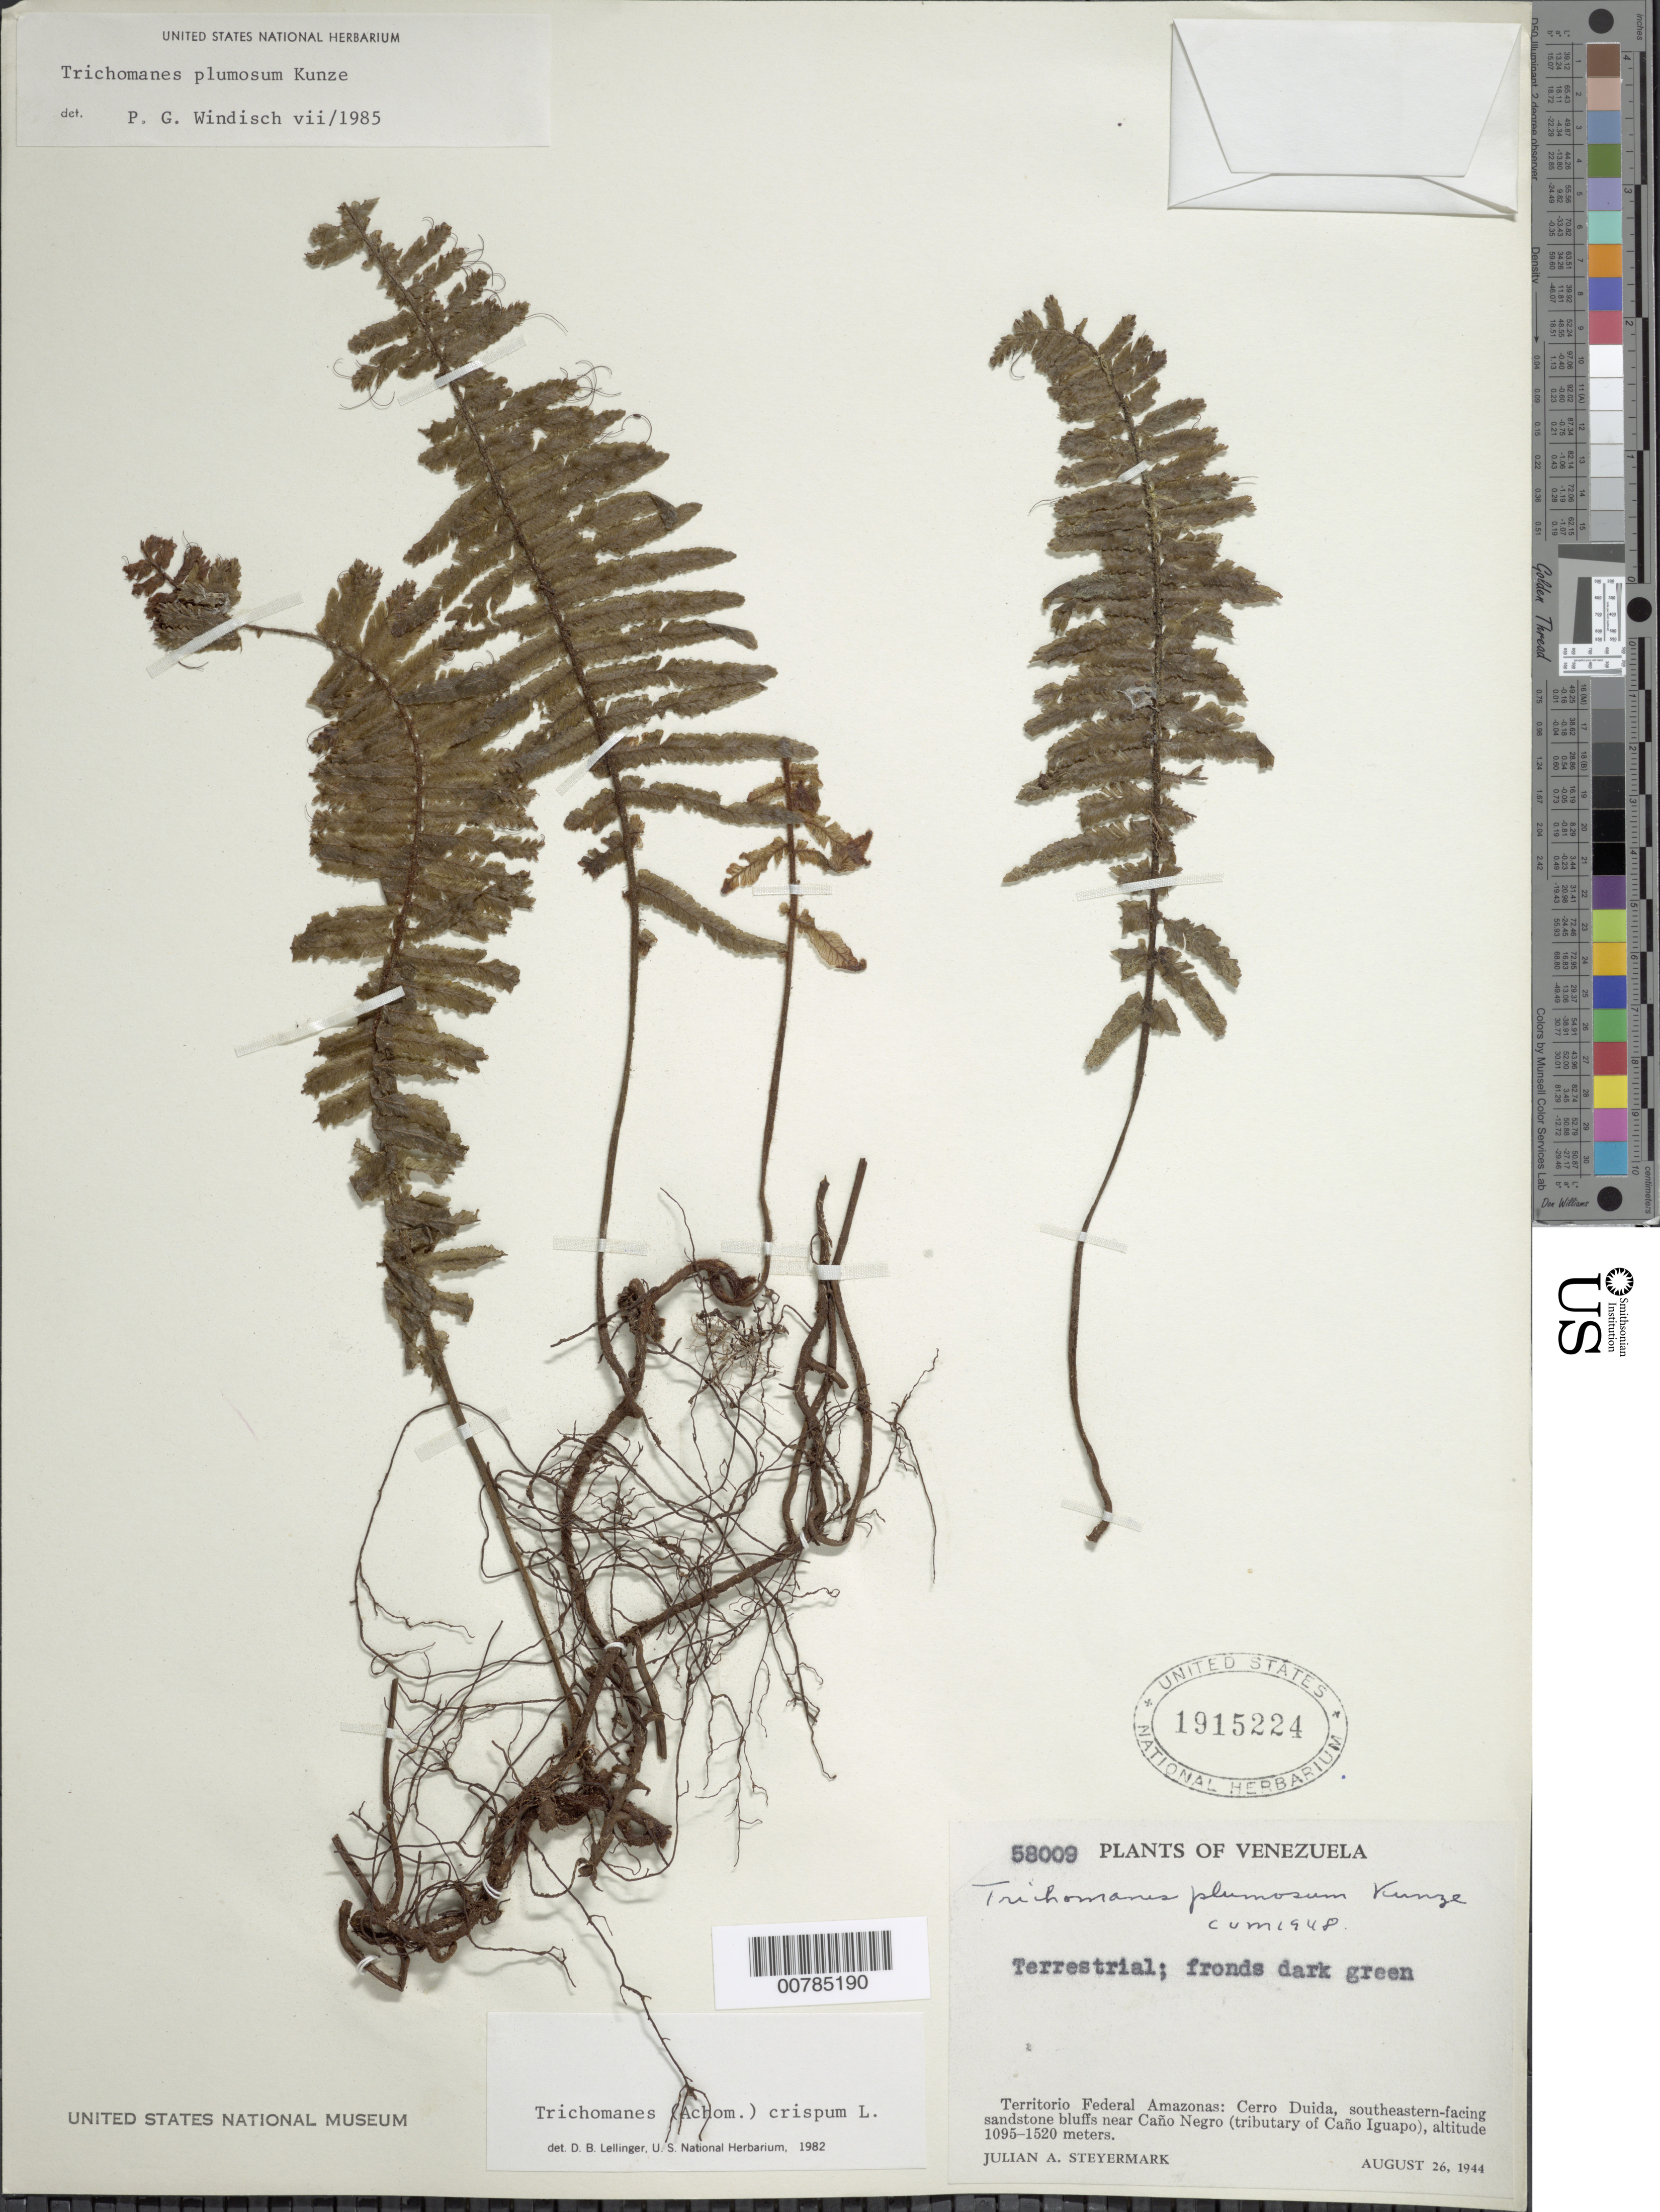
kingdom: Plantae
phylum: Tracheophyta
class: Polypodiopsida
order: Hymenophyllales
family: Hymenophyllaceae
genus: Trichomanes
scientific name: Trichomanes plumosum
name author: Kunze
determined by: Windisch, Paulo Guenter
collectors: J. Steyermark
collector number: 58009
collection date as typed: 25-Aug-44 to 26-Aug-44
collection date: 1944-08-25/1944-08-26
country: Venezuela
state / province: Amazonas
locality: Cerro Duida, southeastern-facing slopes along Caño Negro (tributary of Caño Iguapo)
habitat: SE-facing slopes, sandstone bluffs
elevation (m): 1095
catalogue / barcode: US 1915224